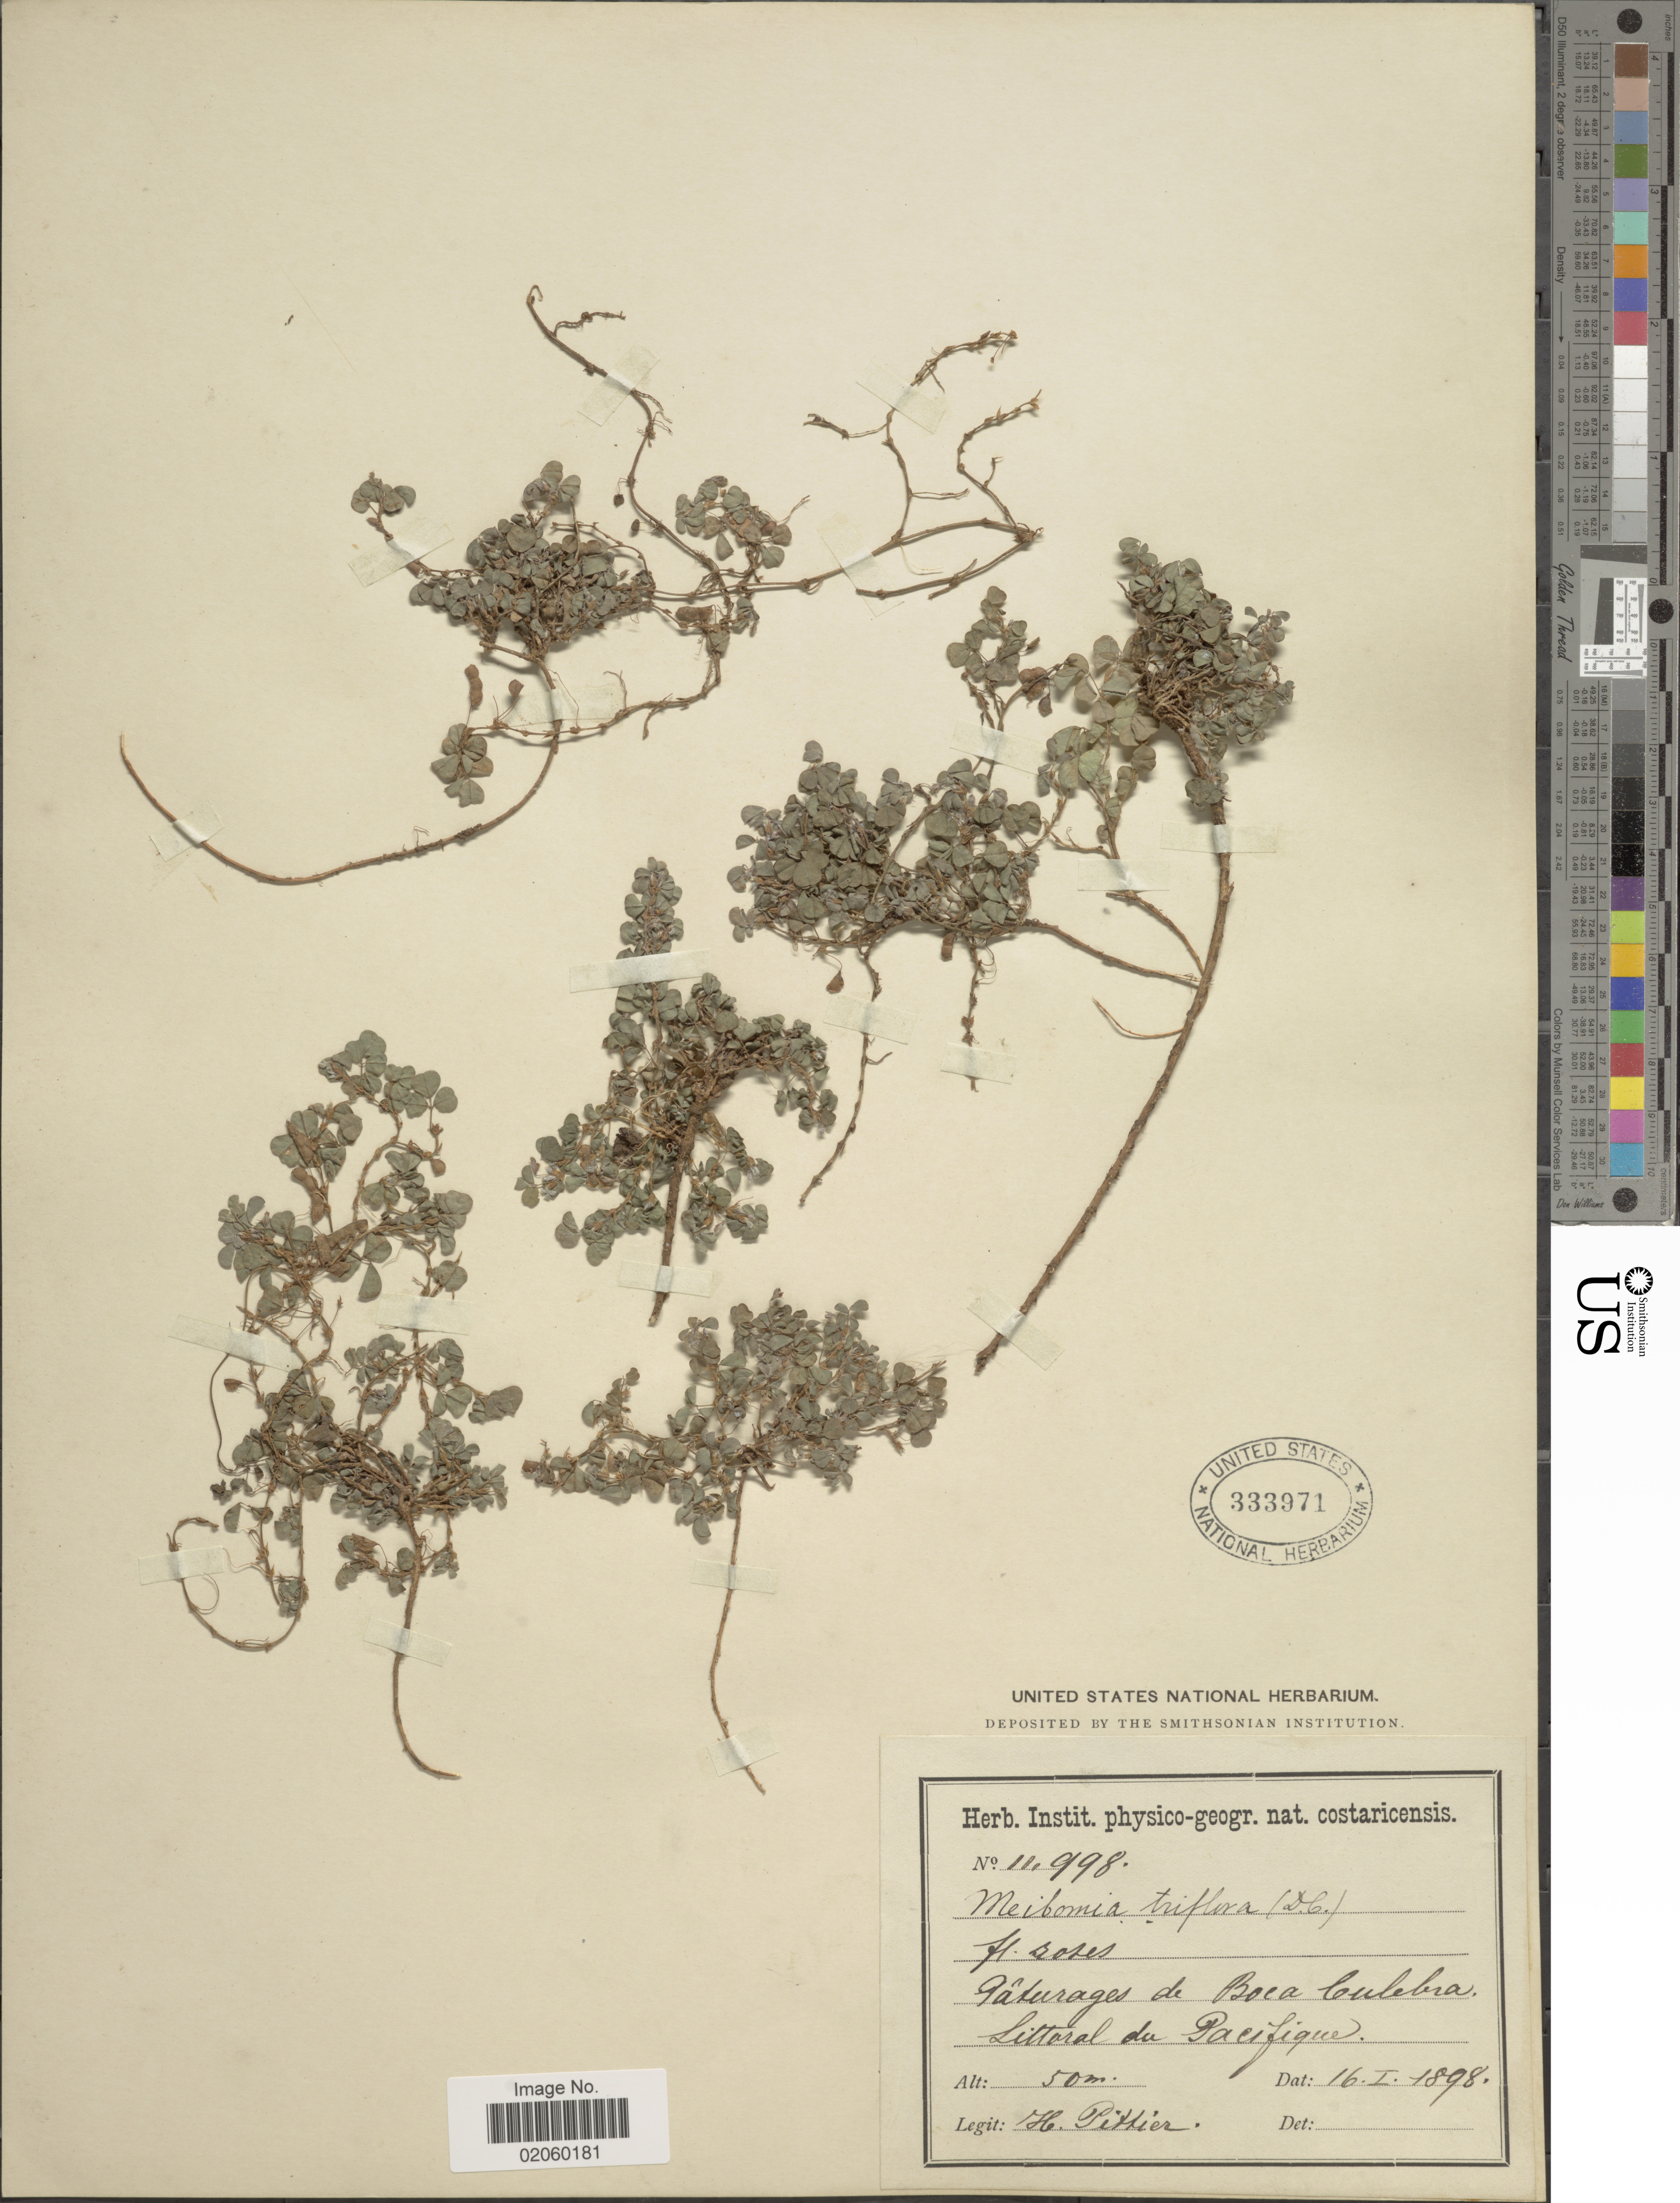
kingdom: Plantae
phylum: Tracheophyta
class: Magnoliopsida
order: Fabales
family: Fabaceae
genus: Grona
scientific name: Grona triflora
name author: (L.) H. Ohashi & K. Ohashi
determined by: Strong, Mark T., (BOT), Smithsonian Institution - National Museum of Natural History (UNITED STATES)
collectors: H. F. Pittier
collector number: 11998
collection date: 1898-01-16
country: Costa Rica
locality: Paturages de Boca Culebra, Littoral de Pacifique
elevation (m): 50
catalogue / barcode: US 333971